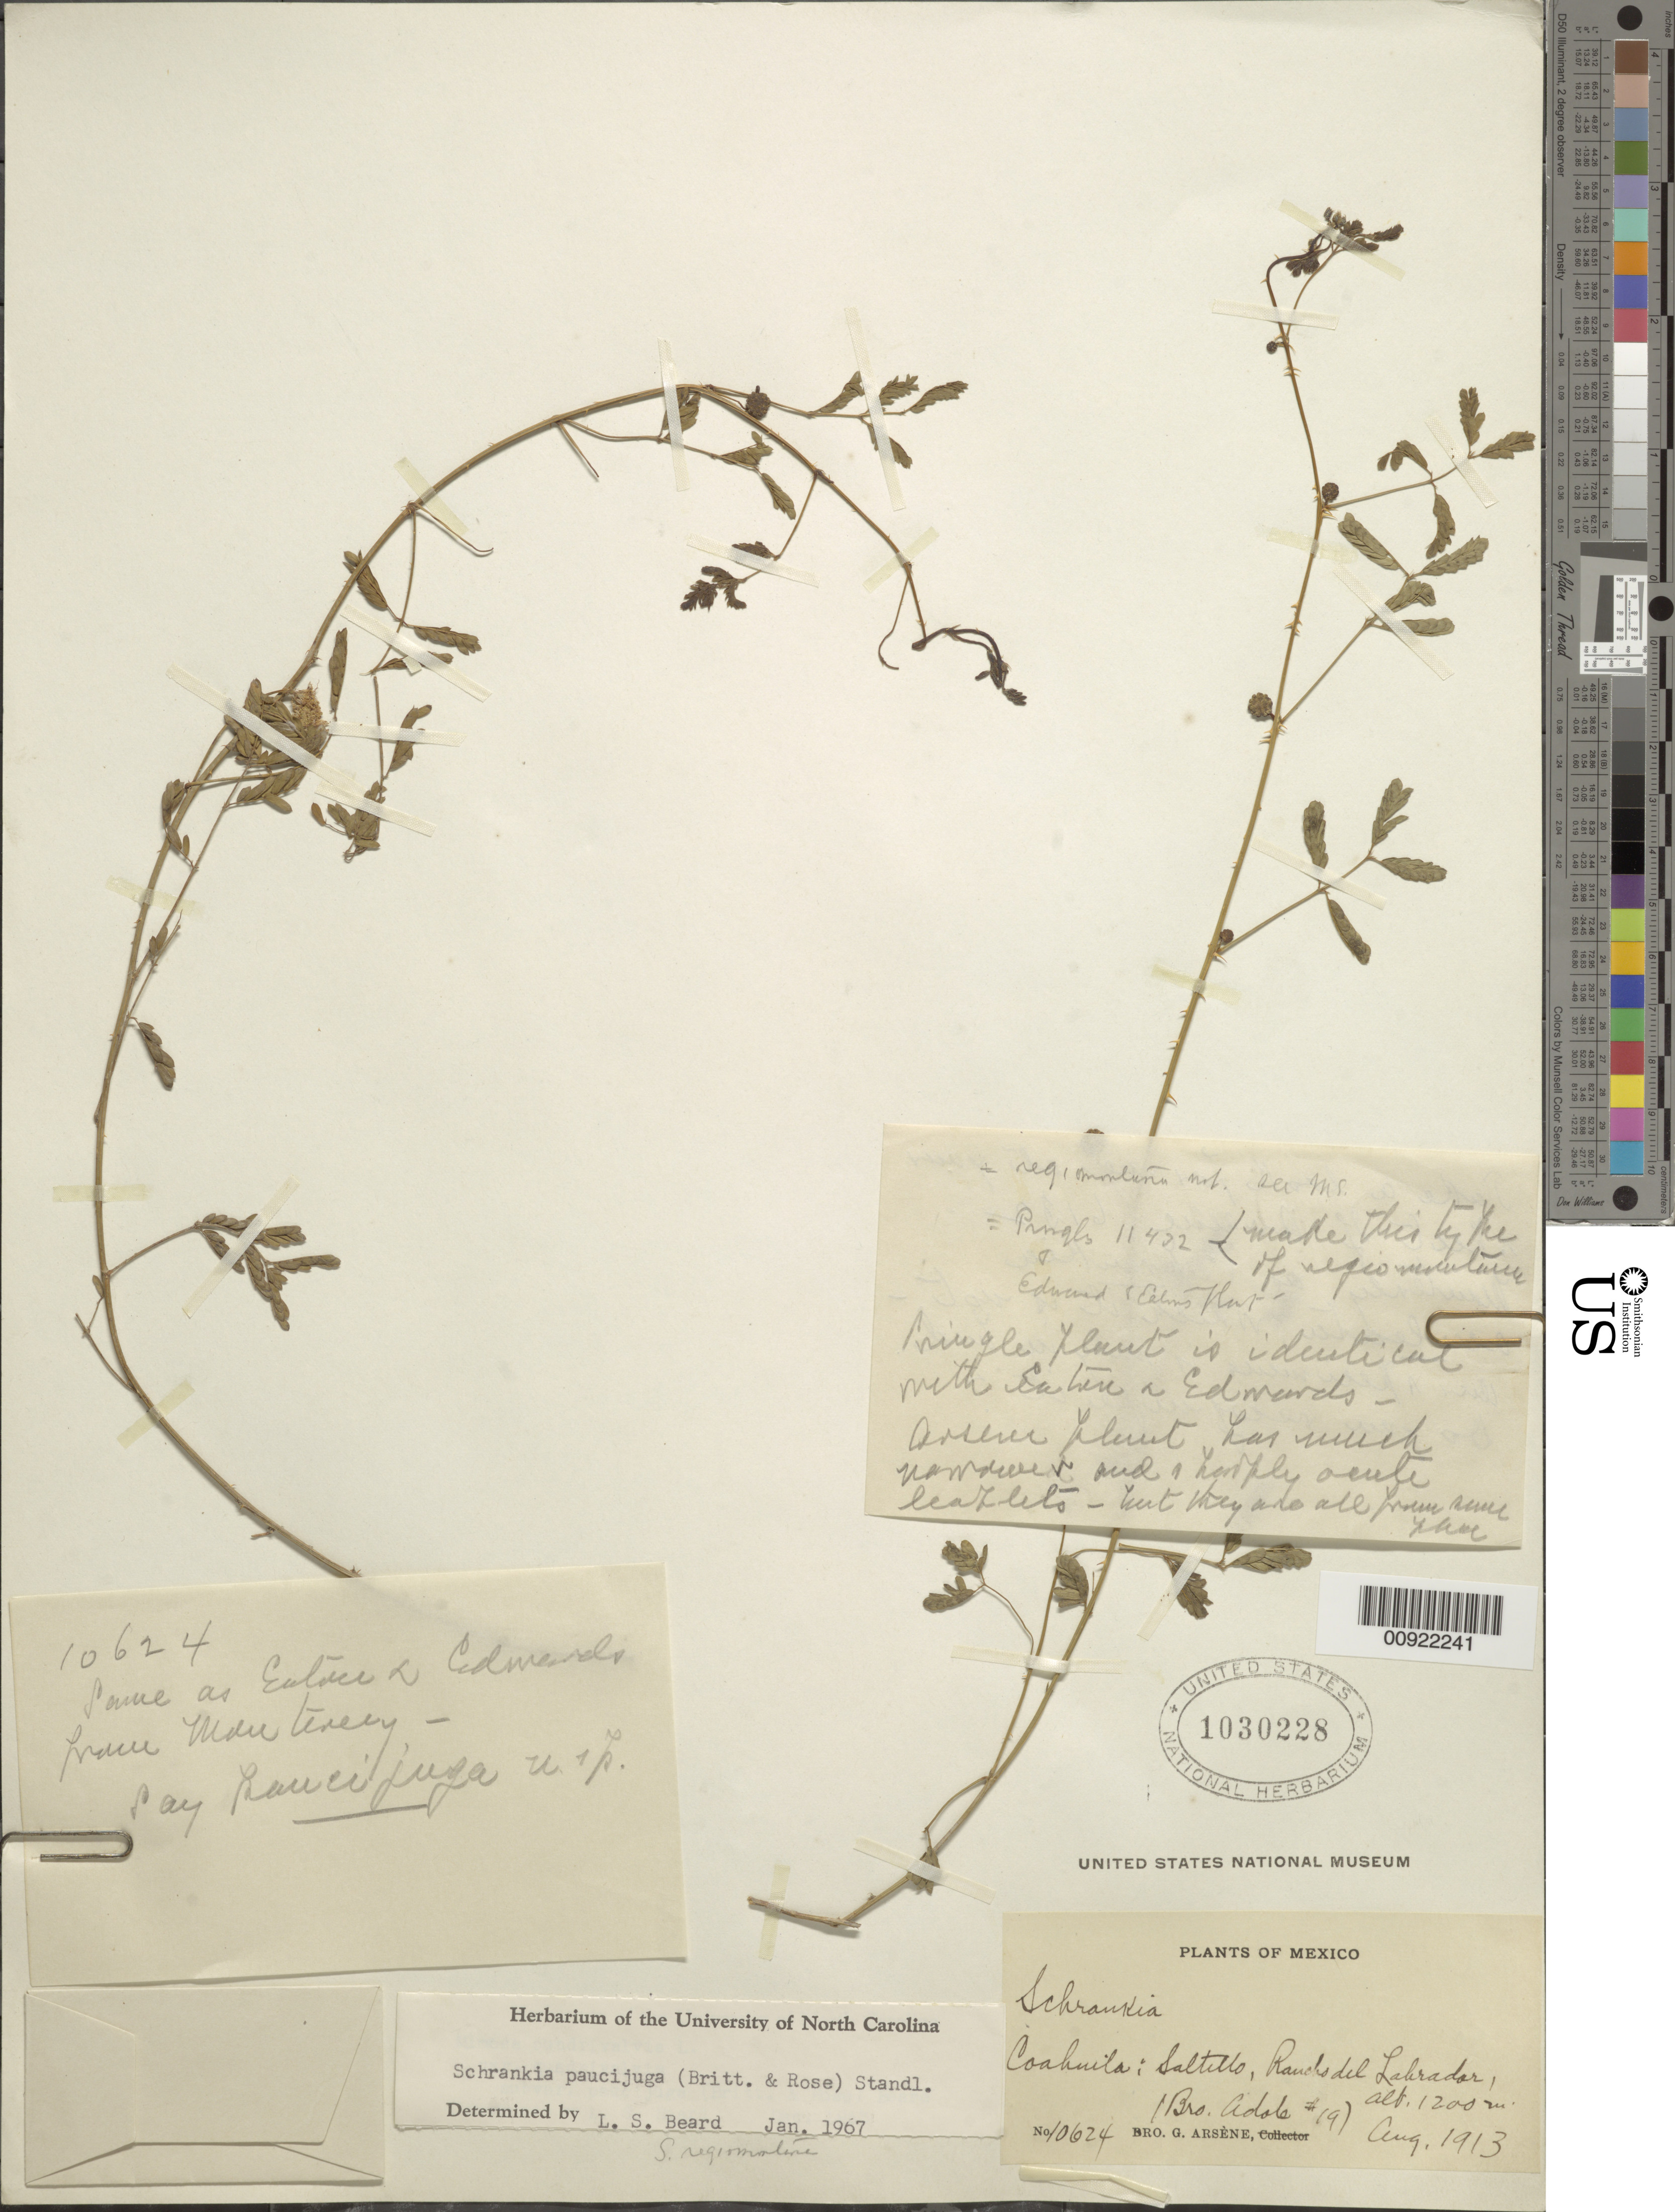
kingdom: Plantae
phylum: Tracheophyta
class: Magnoliopsida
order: Fabales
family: Fabaceae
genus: Mimosa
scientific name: Mimosa paucijuga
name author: (Britton & Rose) B.L. Turner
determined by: Strong, M. T., (US), Smithsonian Institution - National Museum of Natural History (UNITED STATES)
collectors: Bro. G. Arsène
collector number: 10624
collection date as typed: Aug 1913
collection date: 1913-08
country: Mexico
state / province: Coahuila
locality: Coahuila: Saltillo, Rancho del Labrador.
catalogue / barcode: US 1030228